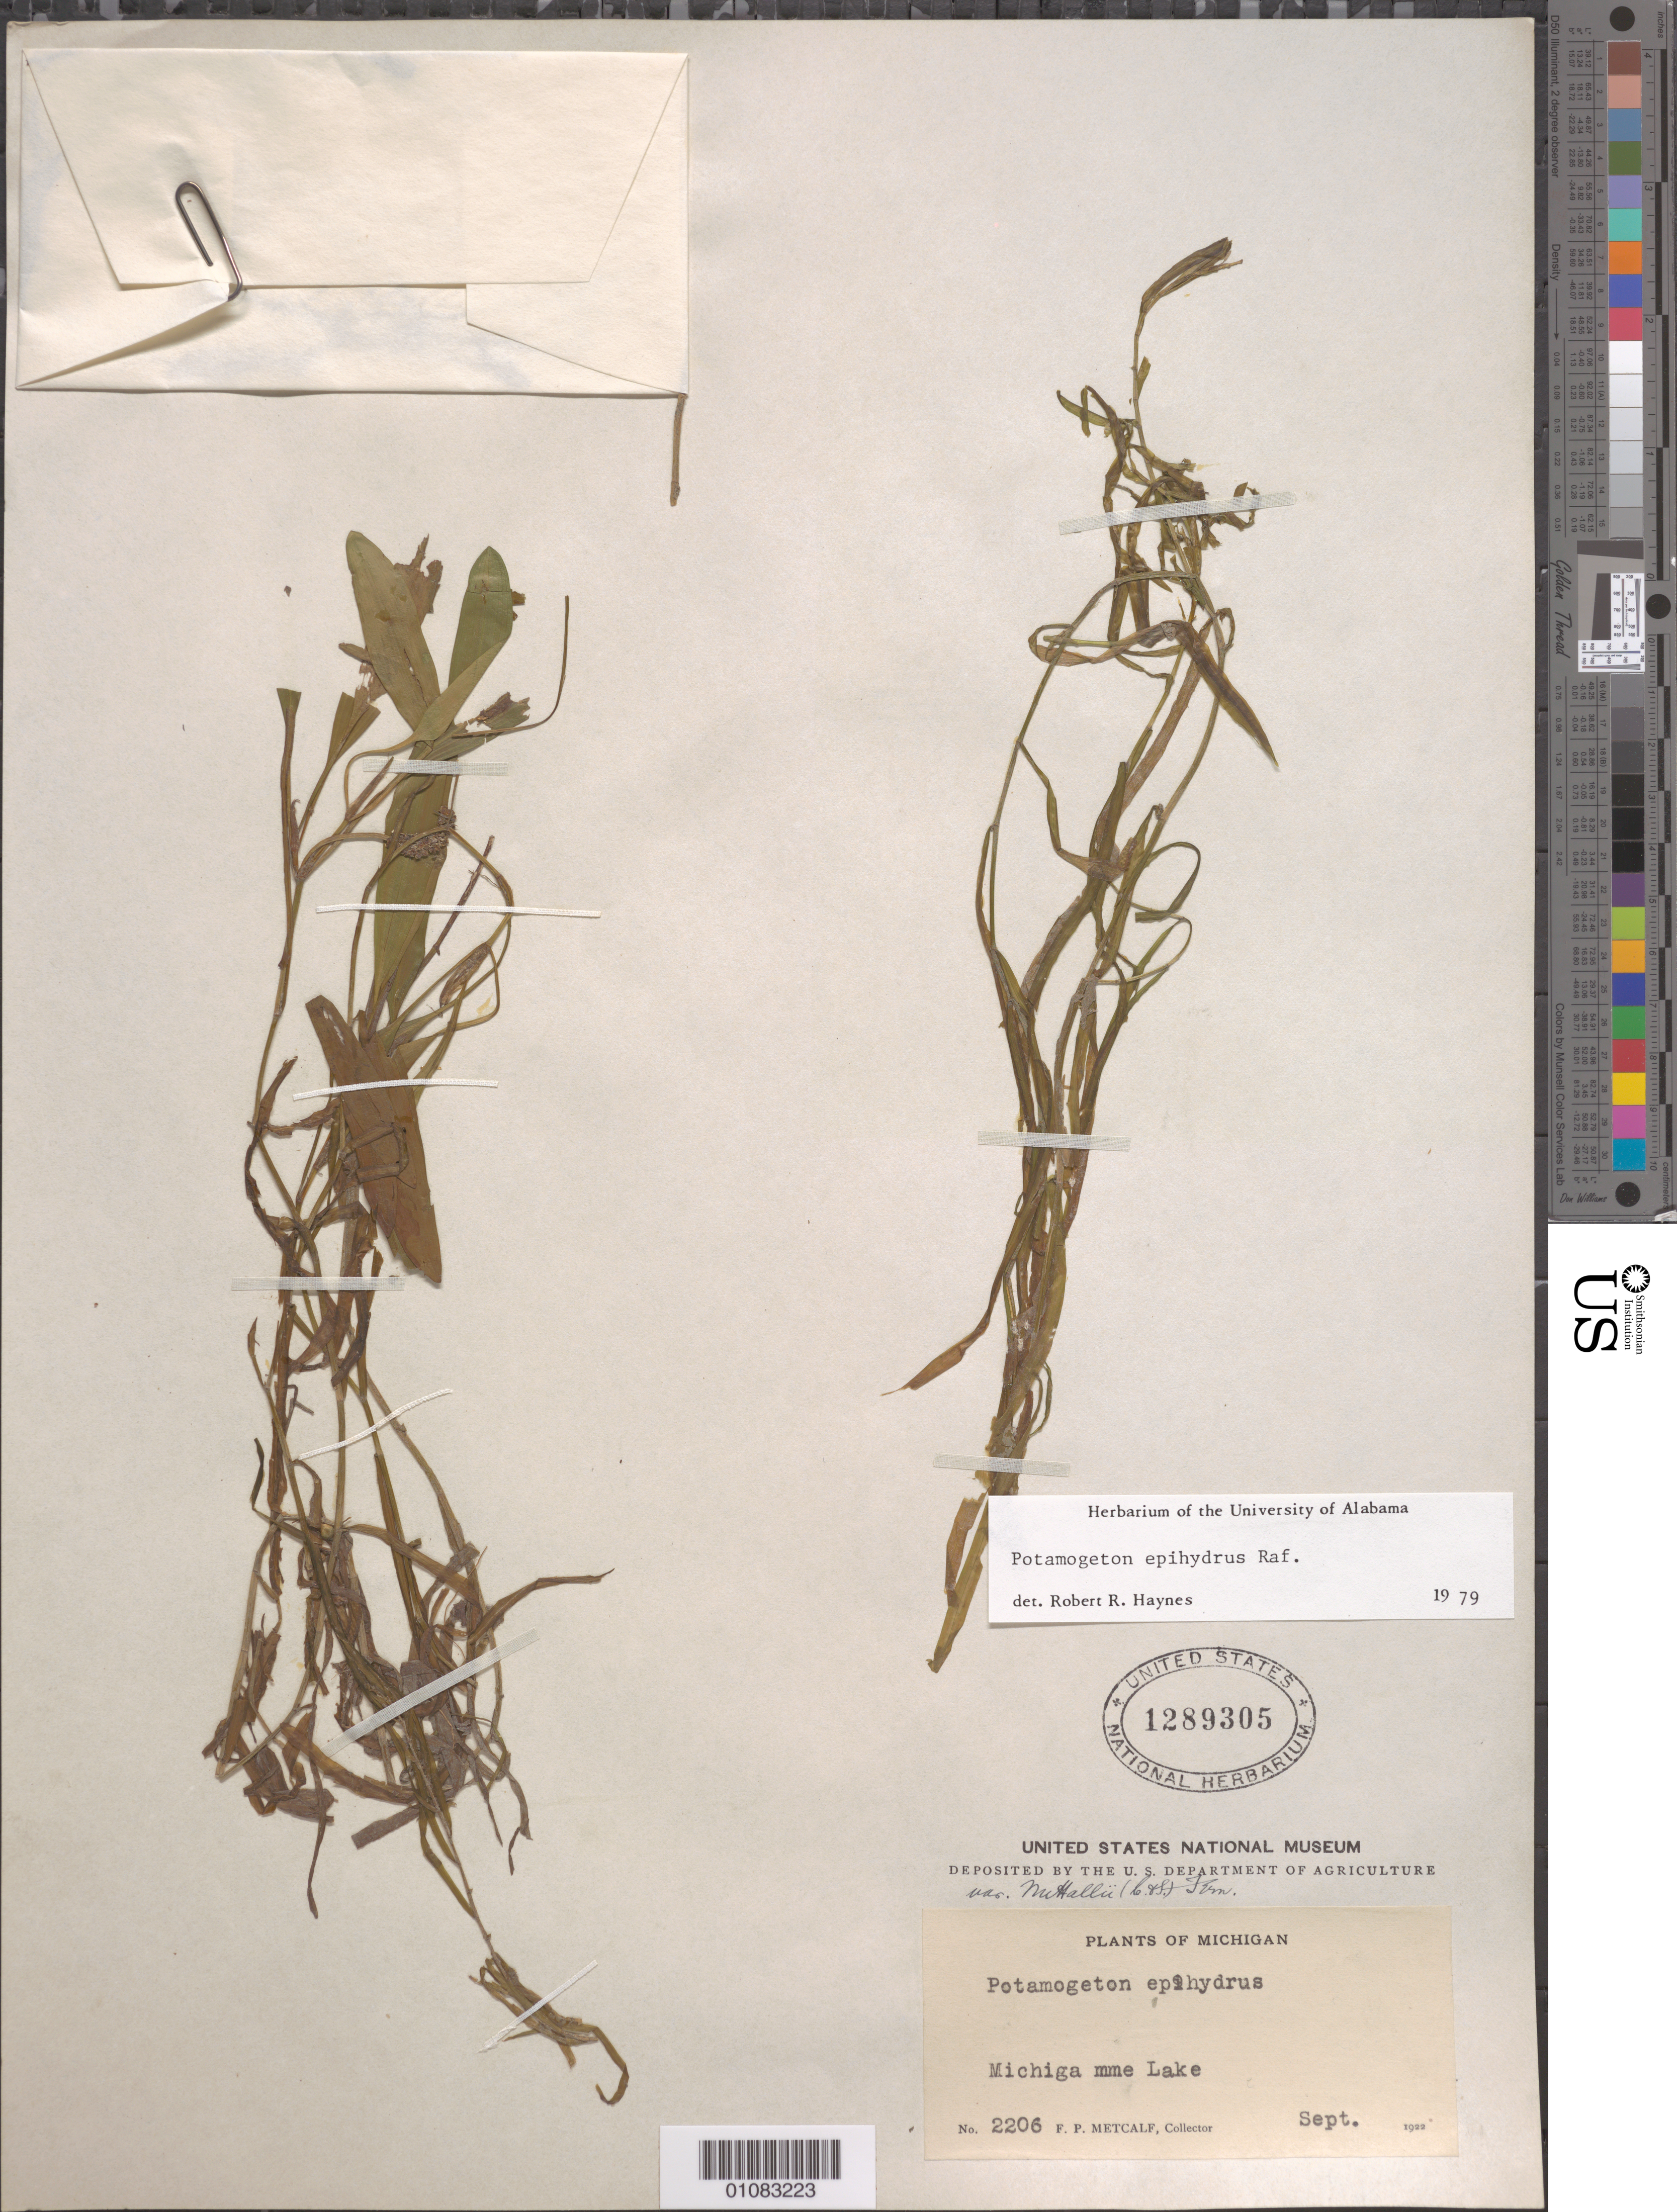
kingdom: Plantae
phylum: Tracheophyta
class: Liliopsida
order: Alismatales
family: Potamogetonaceae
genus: Potamogeton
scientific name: Potamogeton epihydrus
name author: Raf.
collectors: F. P. Metcalf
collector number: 2206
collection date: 1922-09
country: United States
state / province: Michigan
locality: Michigamme Lake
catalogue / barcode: US 1289305